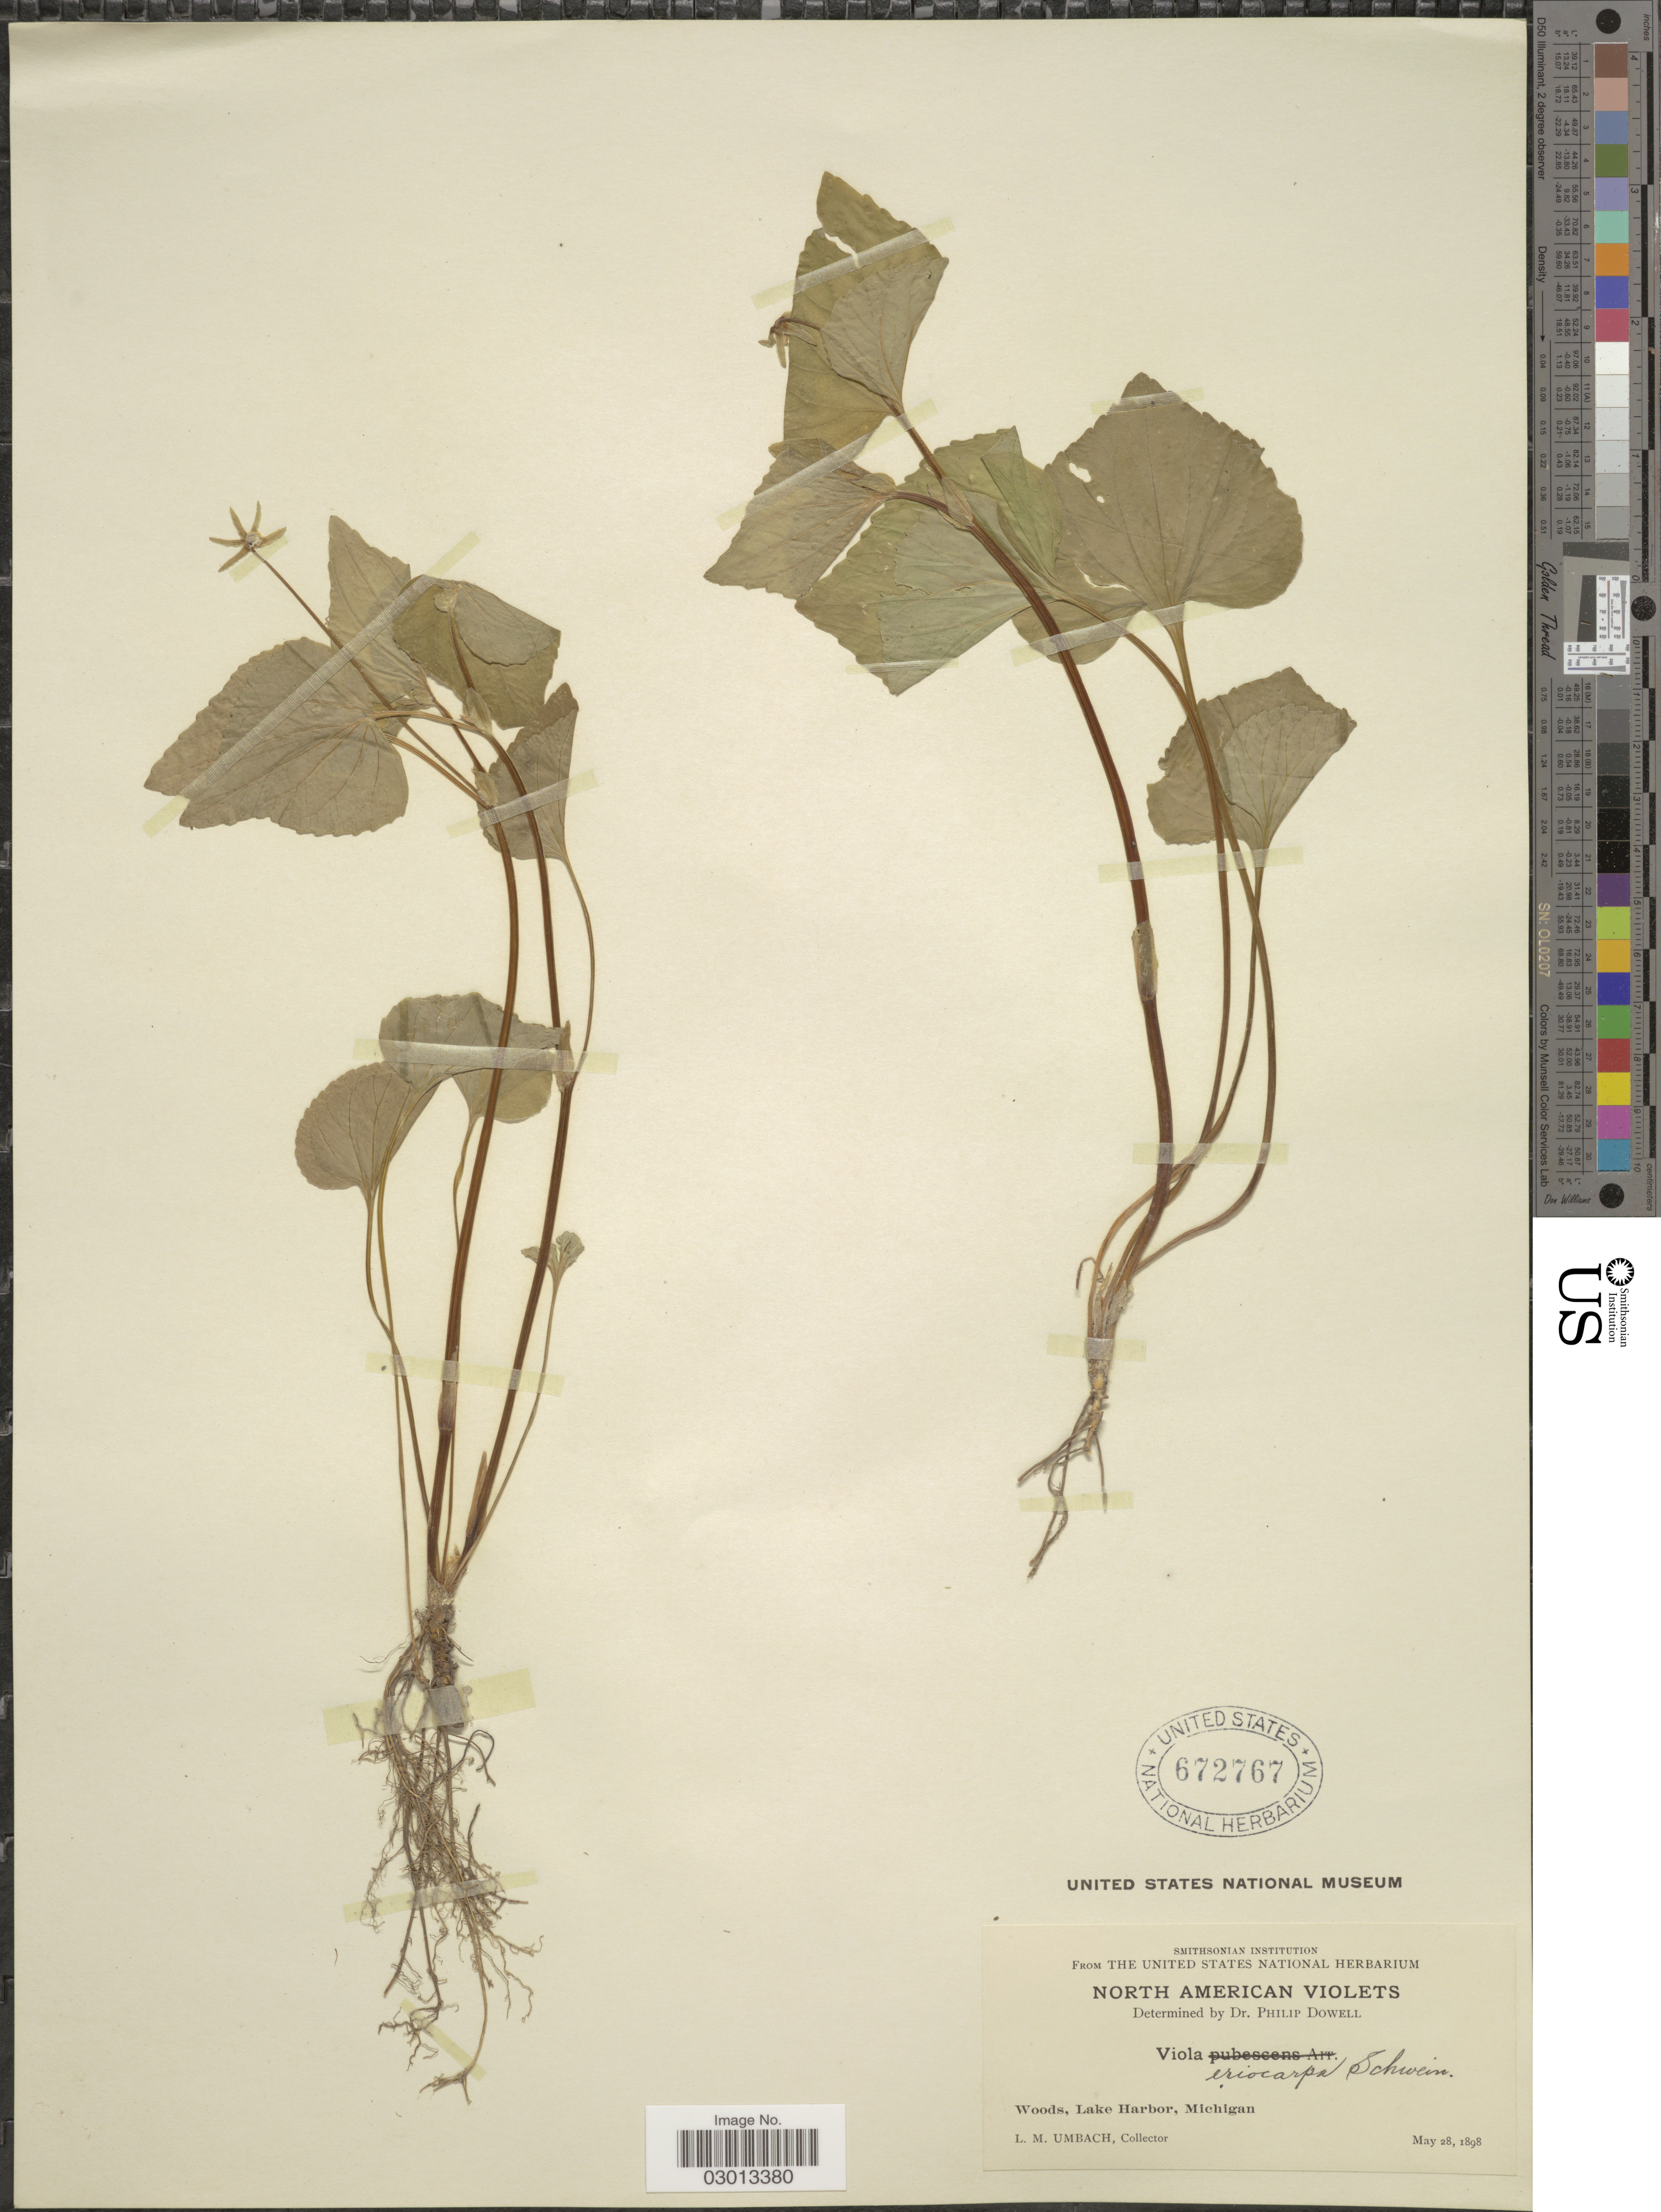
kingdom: Plantae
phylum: Tracheophyta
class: Magnoliopsida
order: Malpighiales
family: Violaceae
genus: Viola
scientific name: Viola pensylvanica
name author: Michx.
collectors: L. M. Umbach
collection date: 1898-05-28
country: United States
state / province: Michigan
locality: Lake Harbor.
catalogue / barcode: US 672767